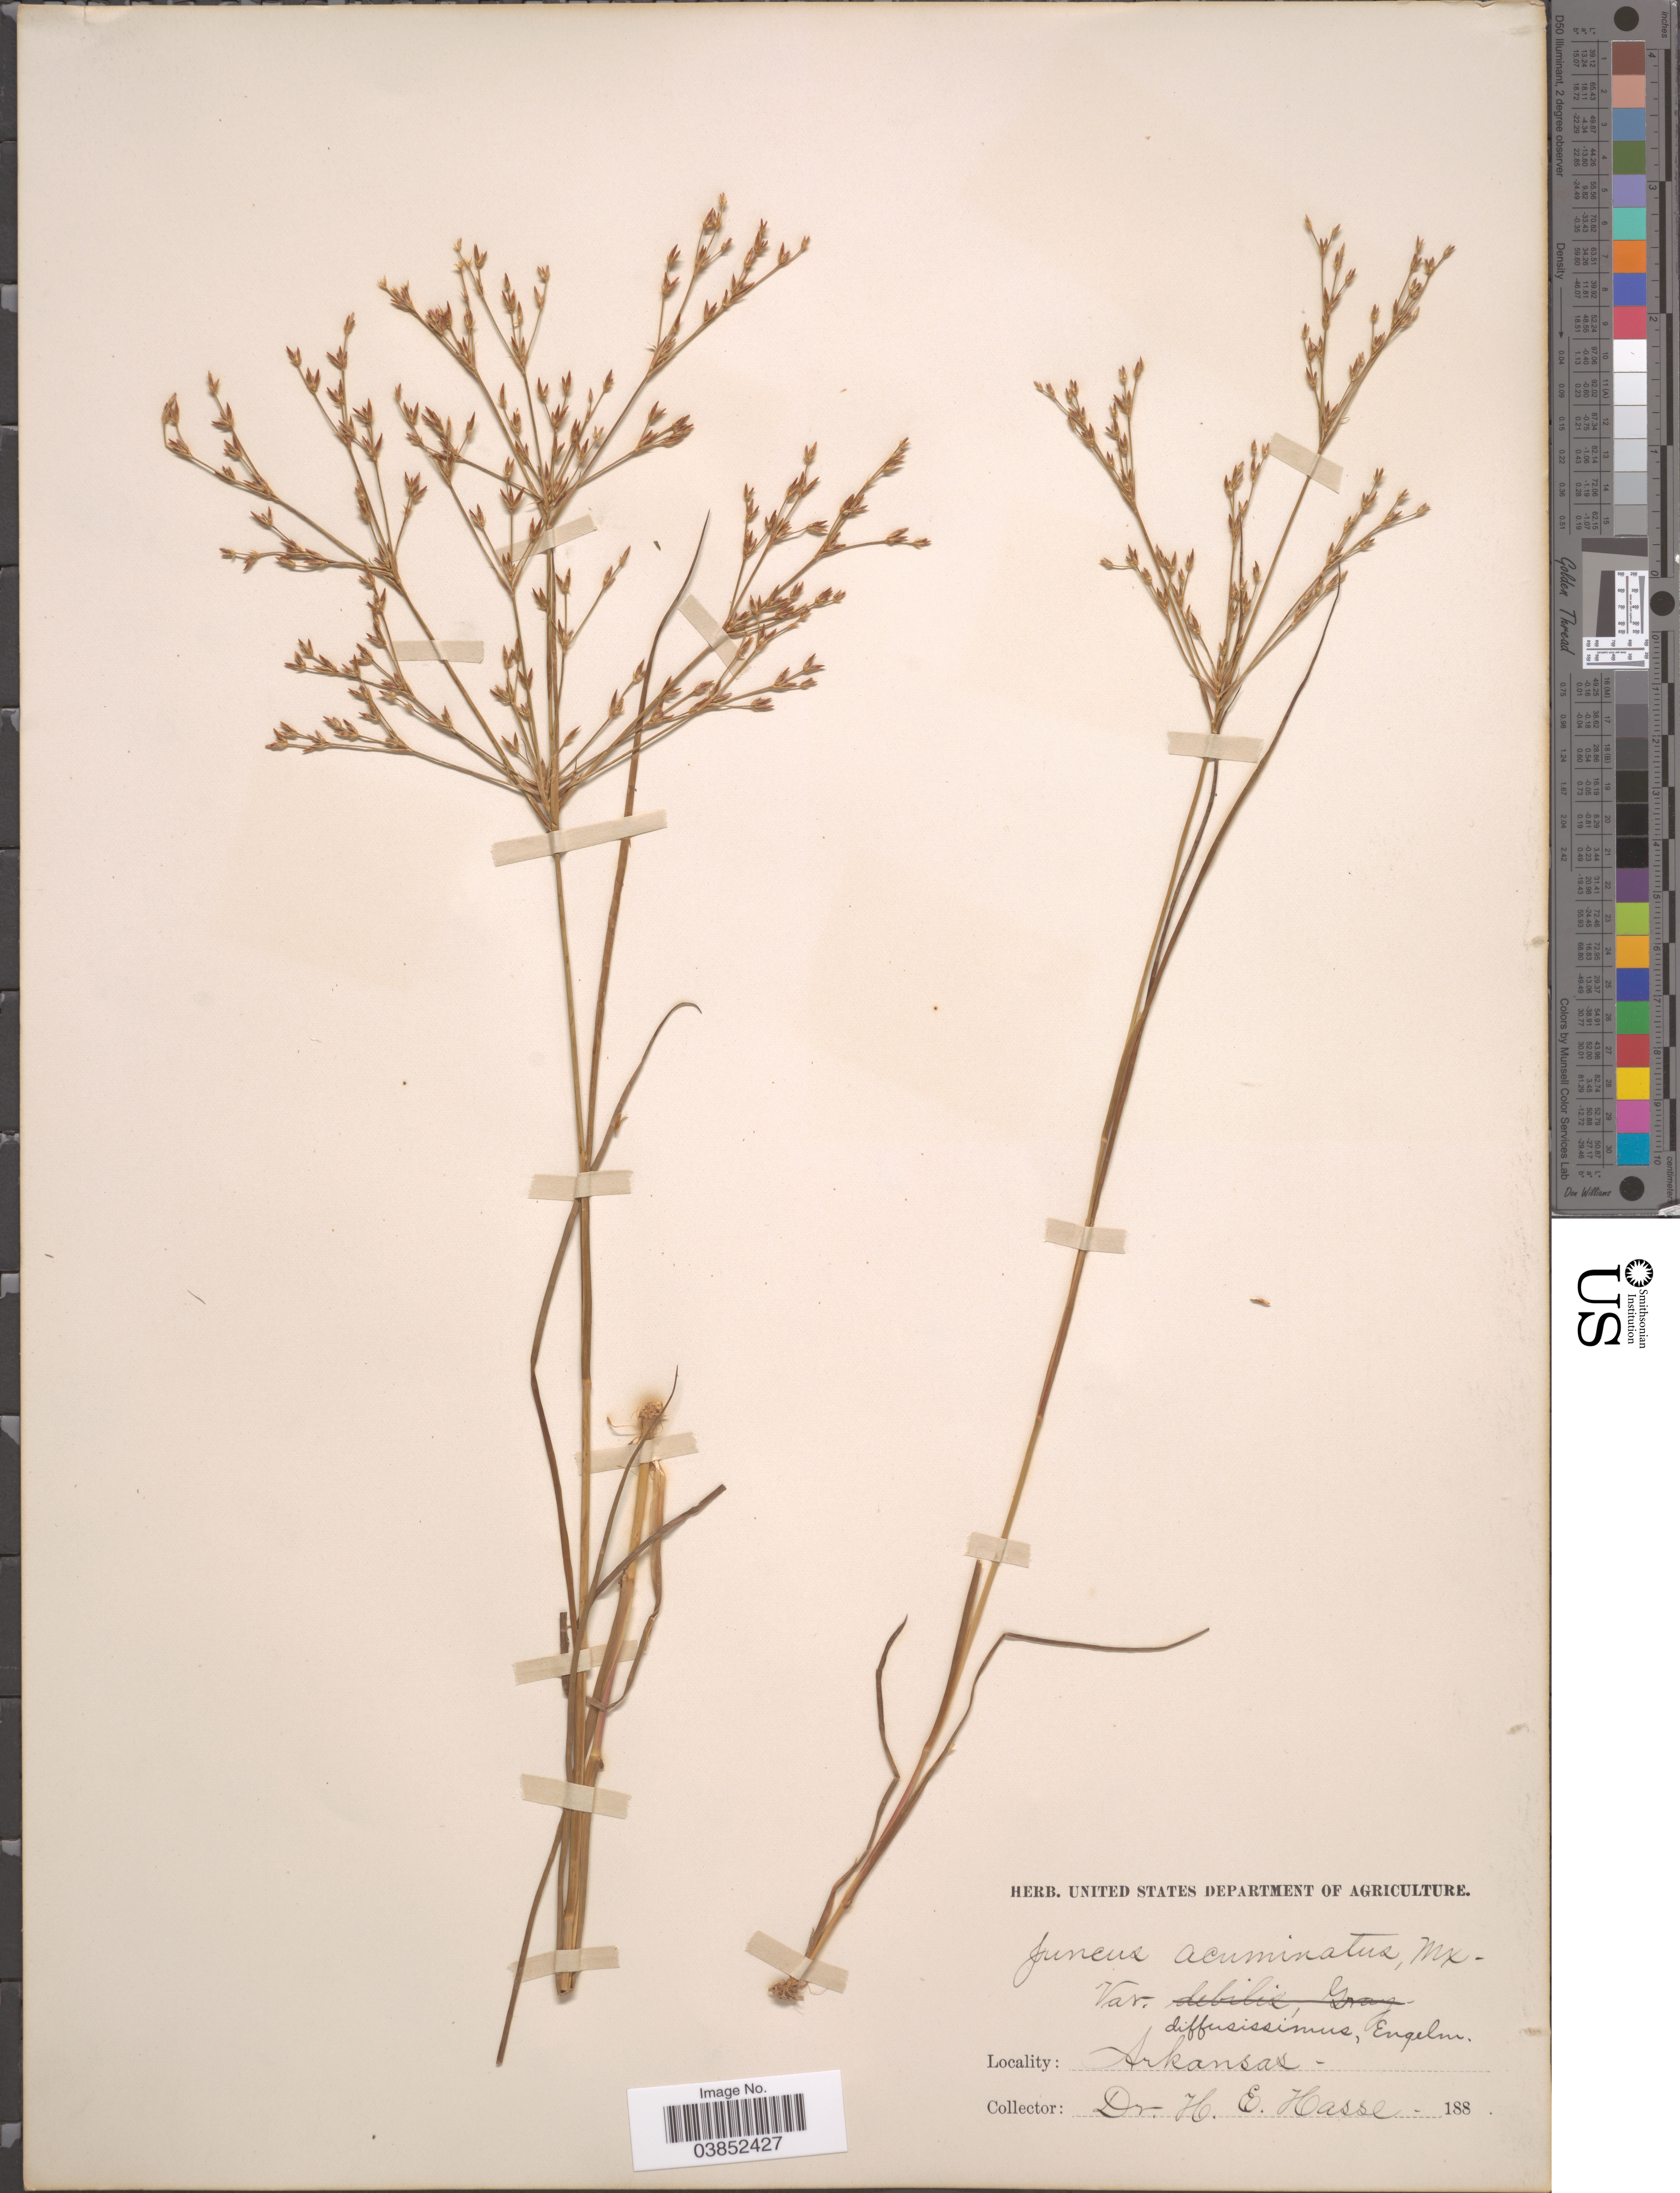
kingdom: Plantae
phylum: Tracheophyta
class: Liliopsida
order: Poales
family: Juncaceae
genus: Juncus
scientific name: Juncus diffusissimus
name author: Buckley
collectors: H. E. Hasse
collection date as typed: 188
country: United States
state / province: Arkansas